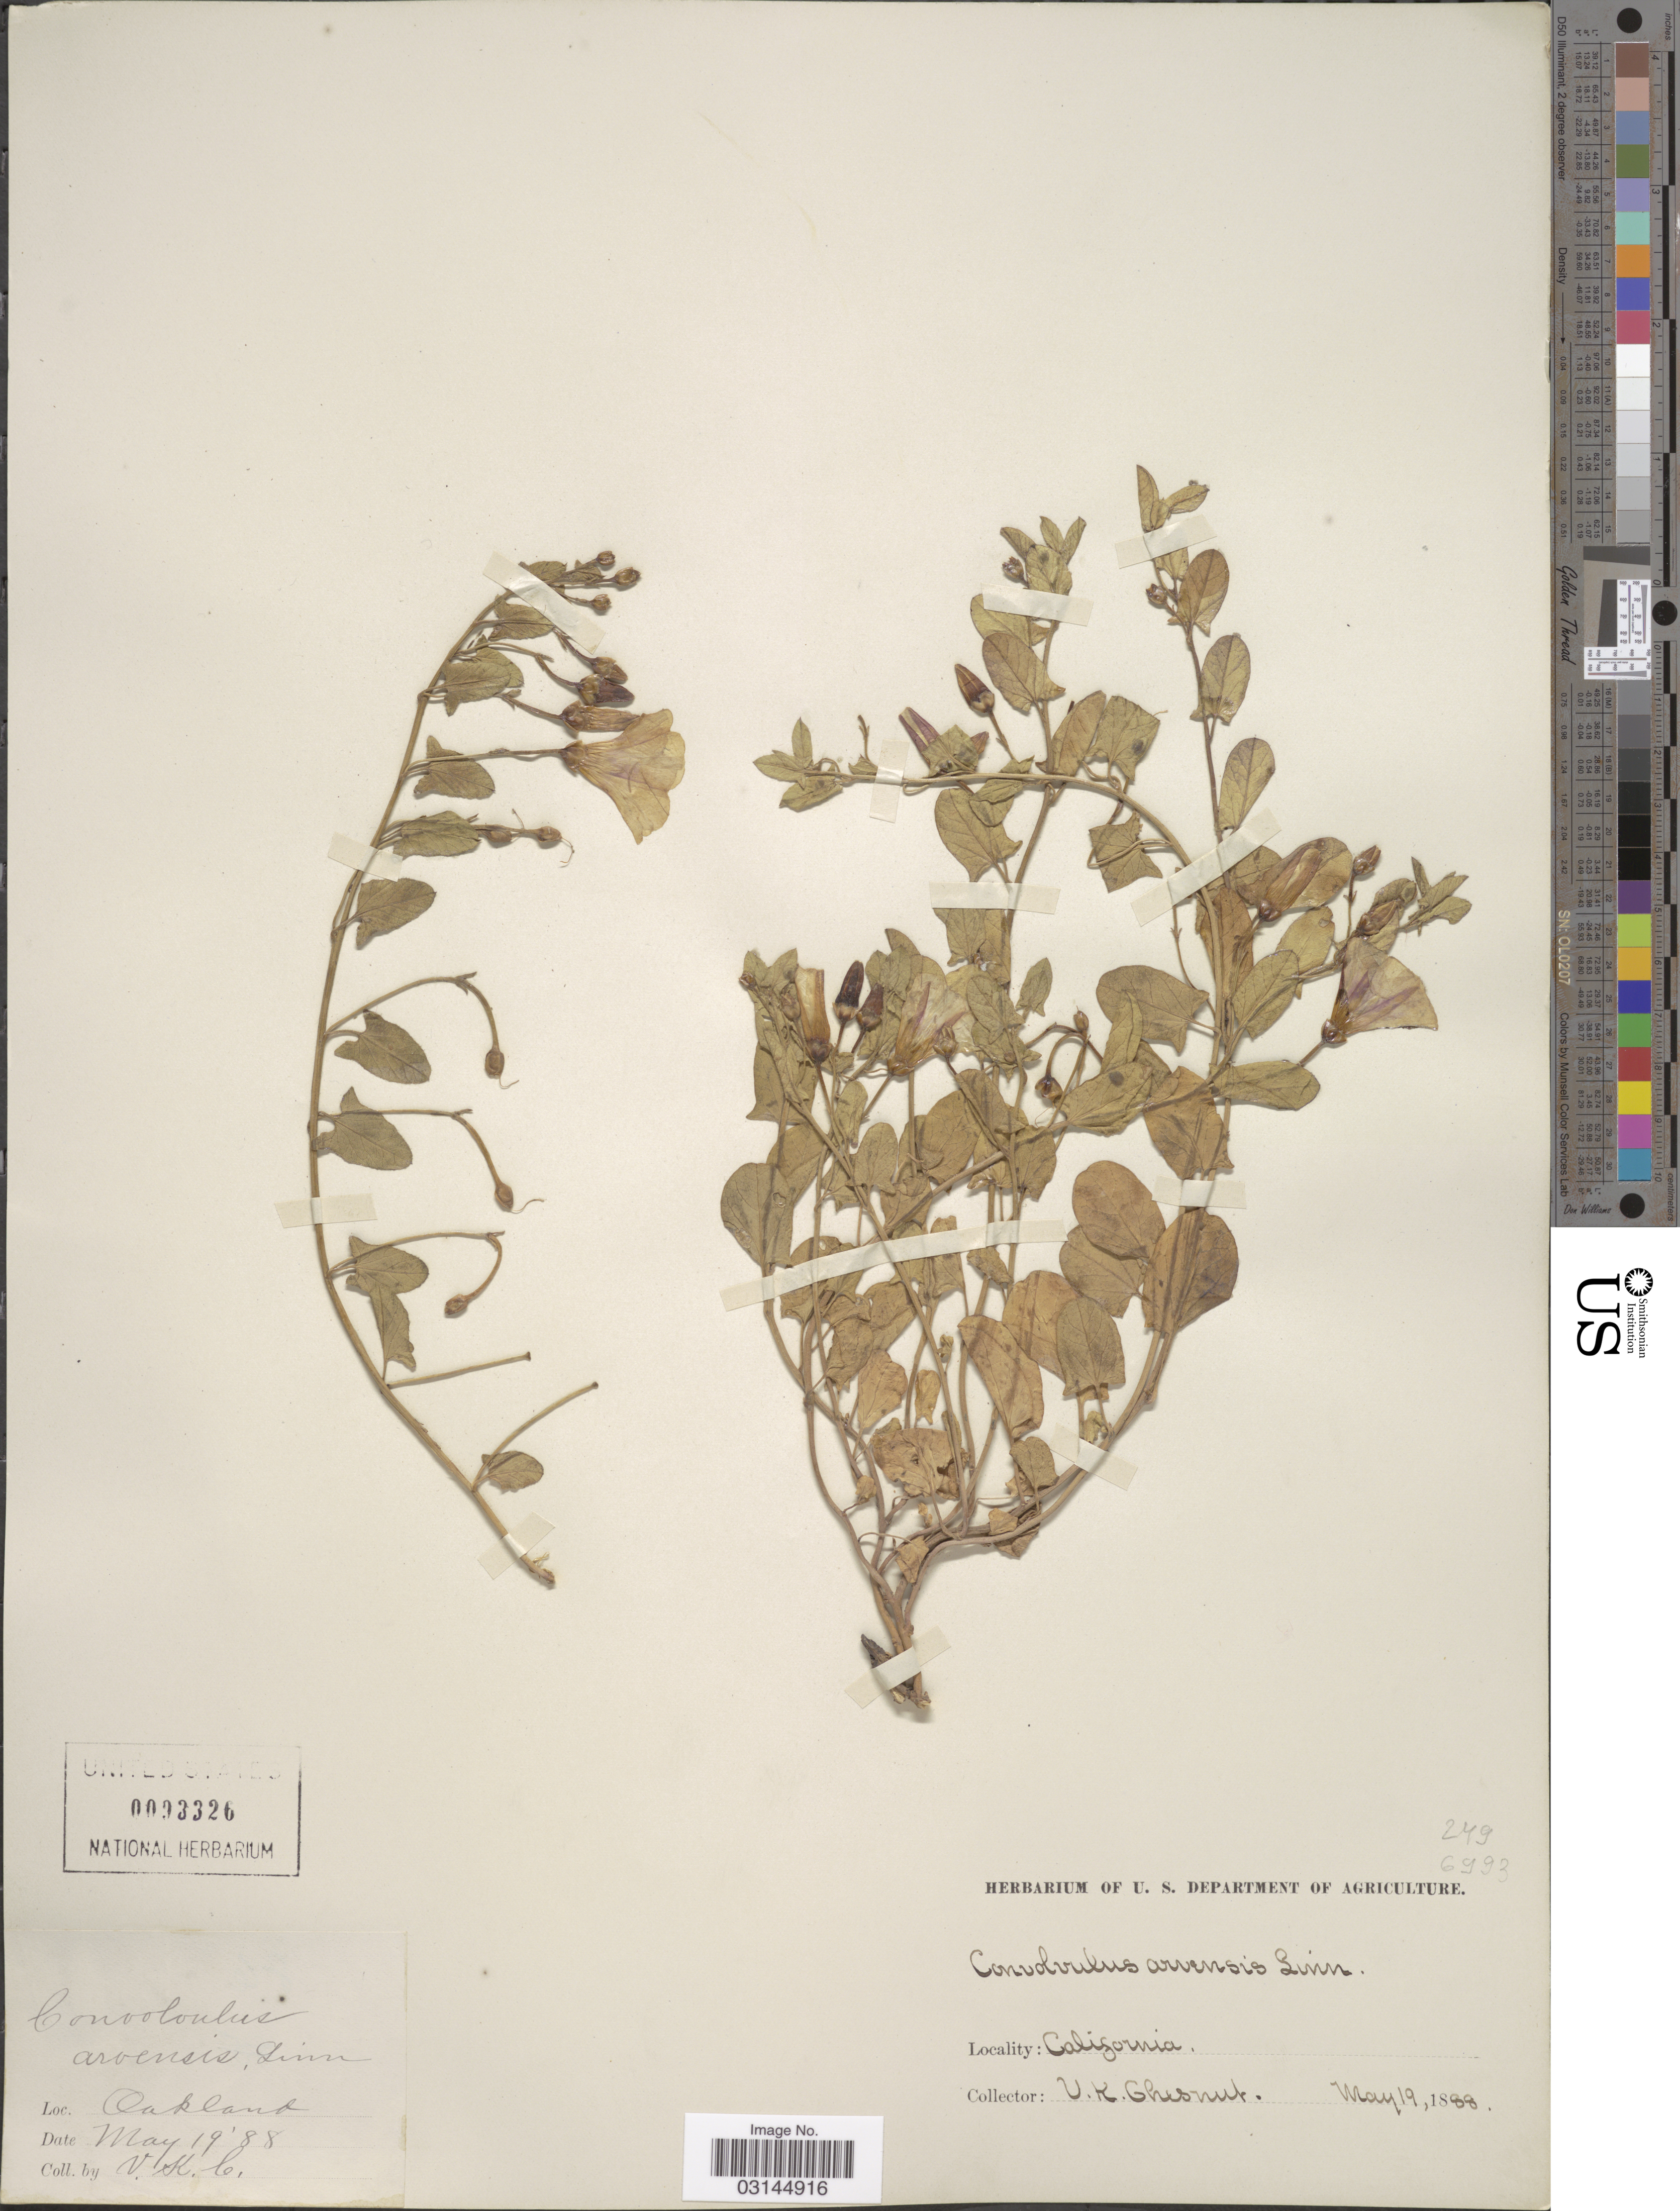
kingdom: Plantae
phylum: Tracheophyta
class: Magnoliopsida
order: Solanales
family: Convolvulaceae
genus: Convolvulus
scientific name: Convolvulus arvensis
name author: L.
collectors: V. Chesnut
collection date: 1888-05-19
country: United States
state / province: California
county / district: Alameda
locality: Oakland.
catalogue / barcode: US 93326